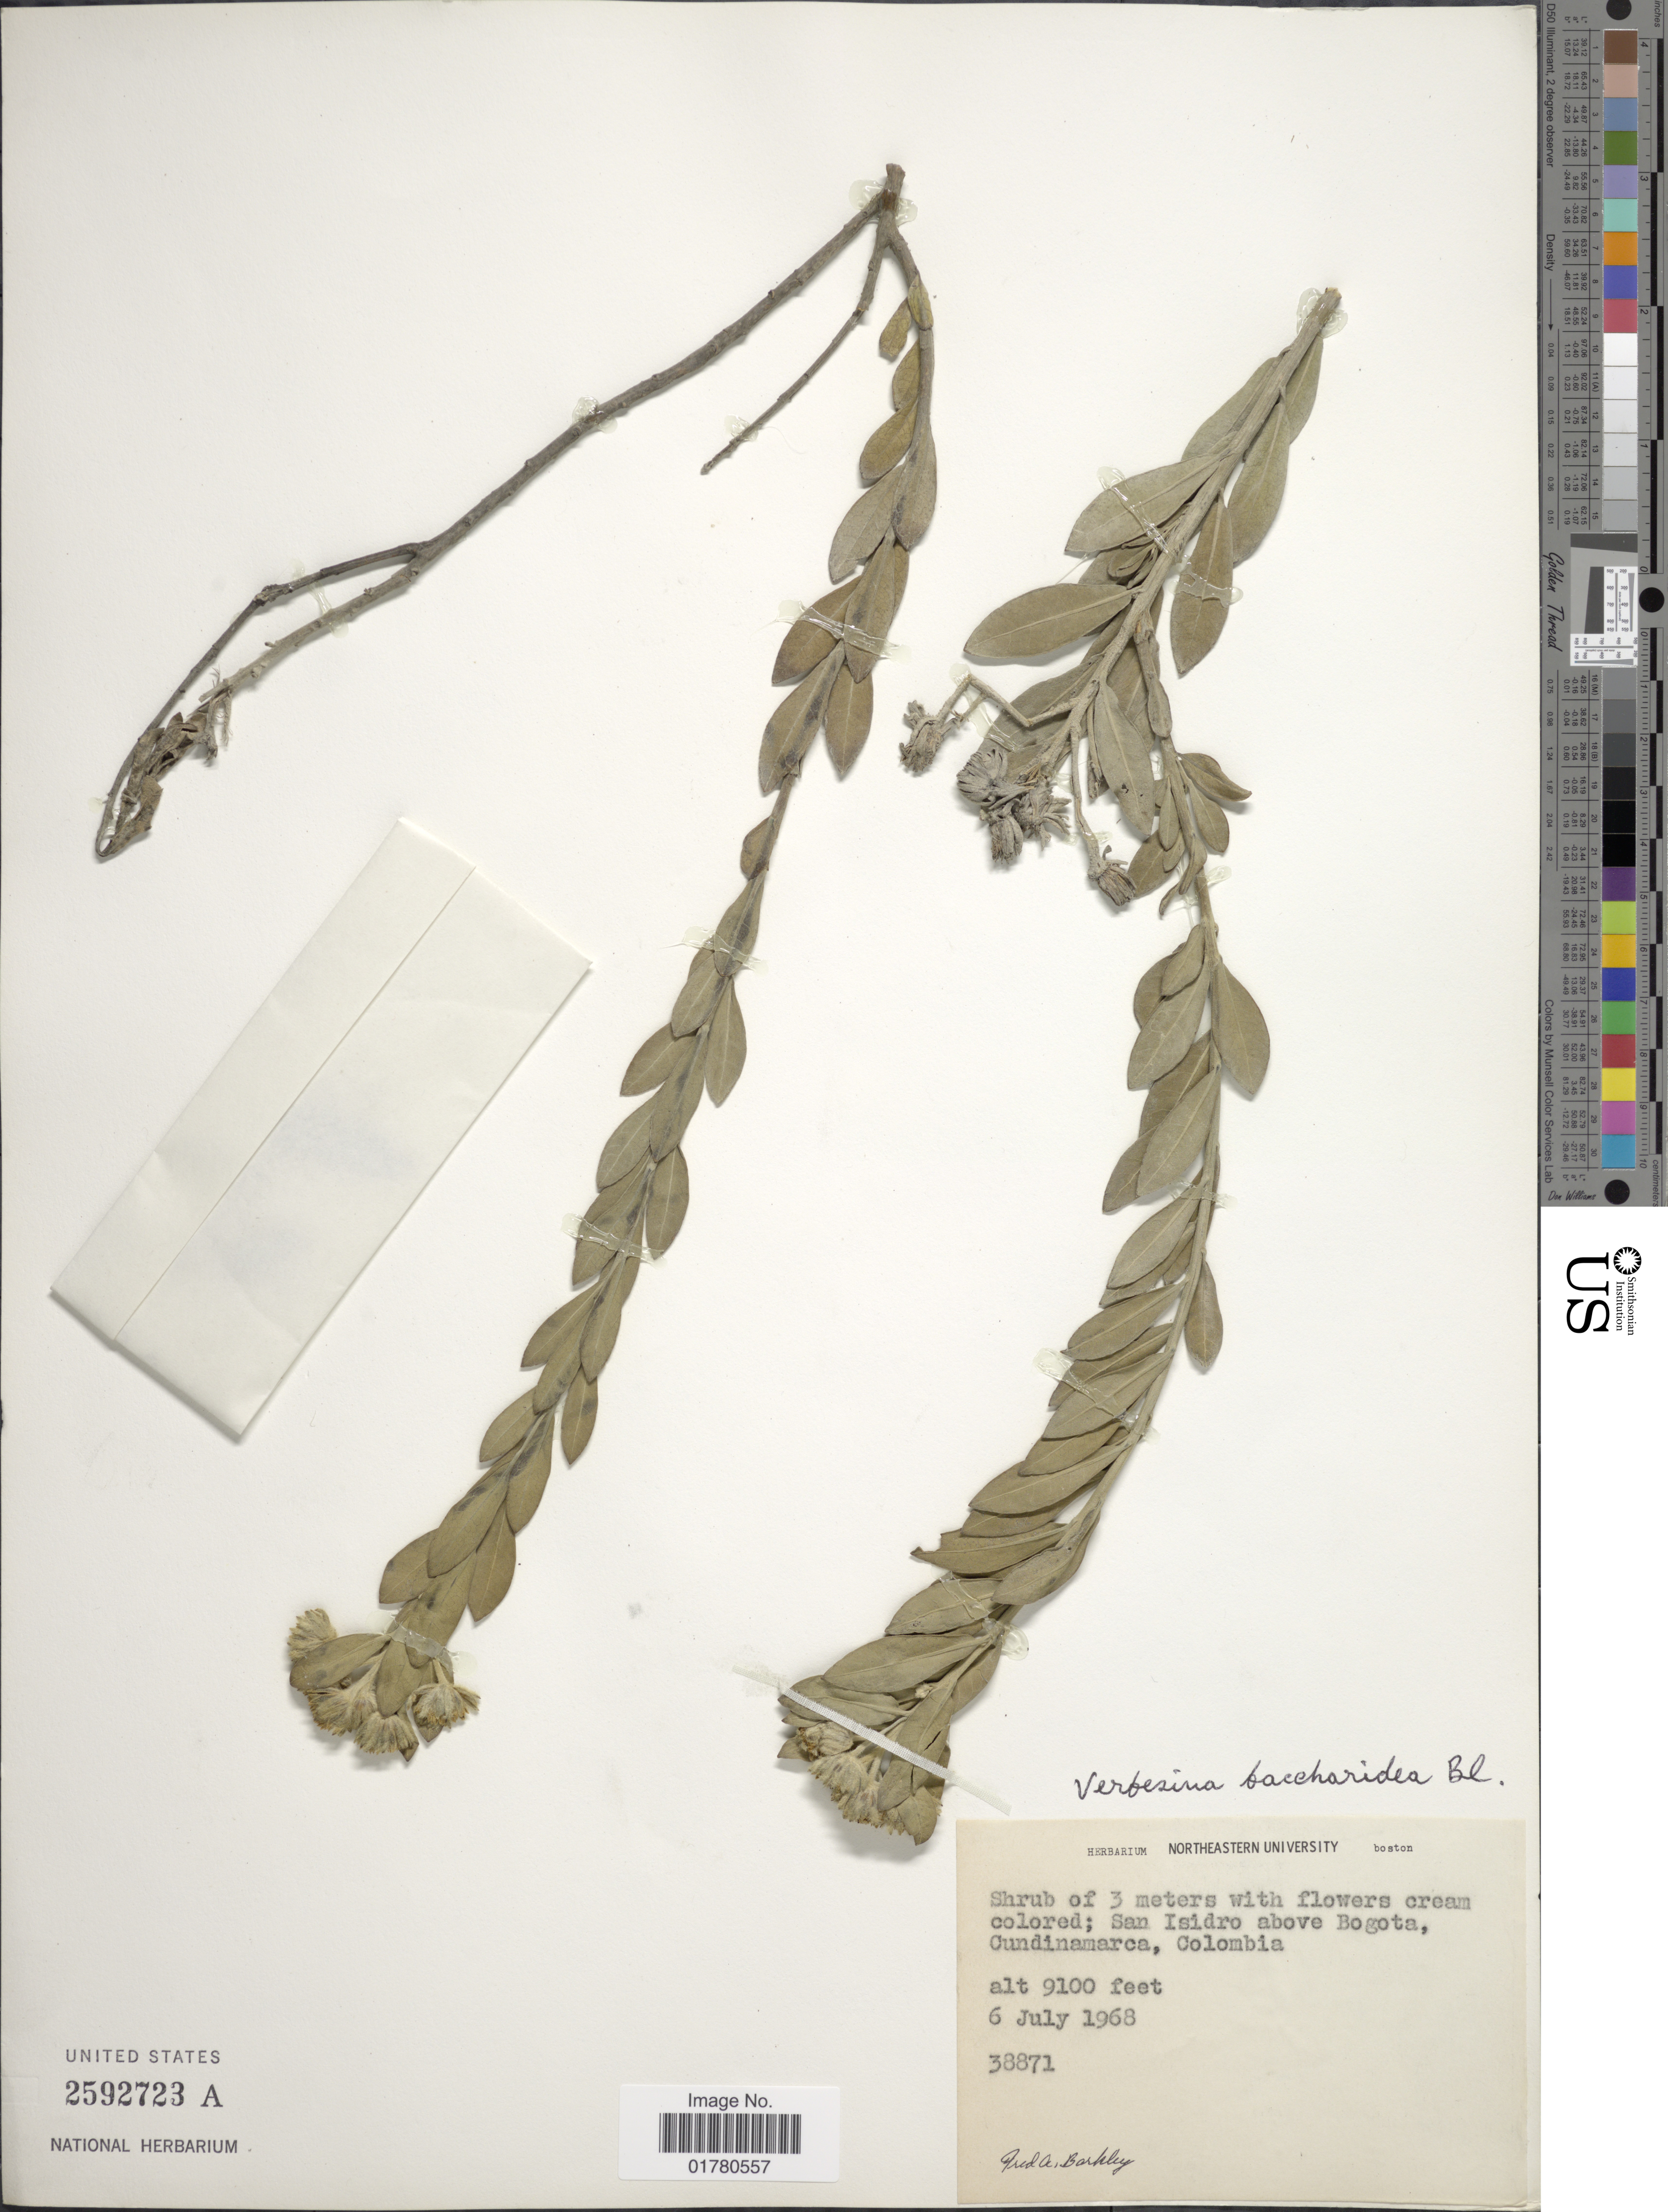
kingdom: Plantae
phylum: Tracheophyta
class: Magnoliopsida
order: Asterales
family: Asteraceae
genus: Verbesina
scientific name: Verbesina baccharides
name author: S.F. Blake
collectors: F. A. Barkley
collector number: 38871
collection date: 1968-07-06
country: Colombia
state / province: Cundinamarca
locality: San Isidro above Bogota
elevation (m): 2774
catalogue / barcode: US 2592723A